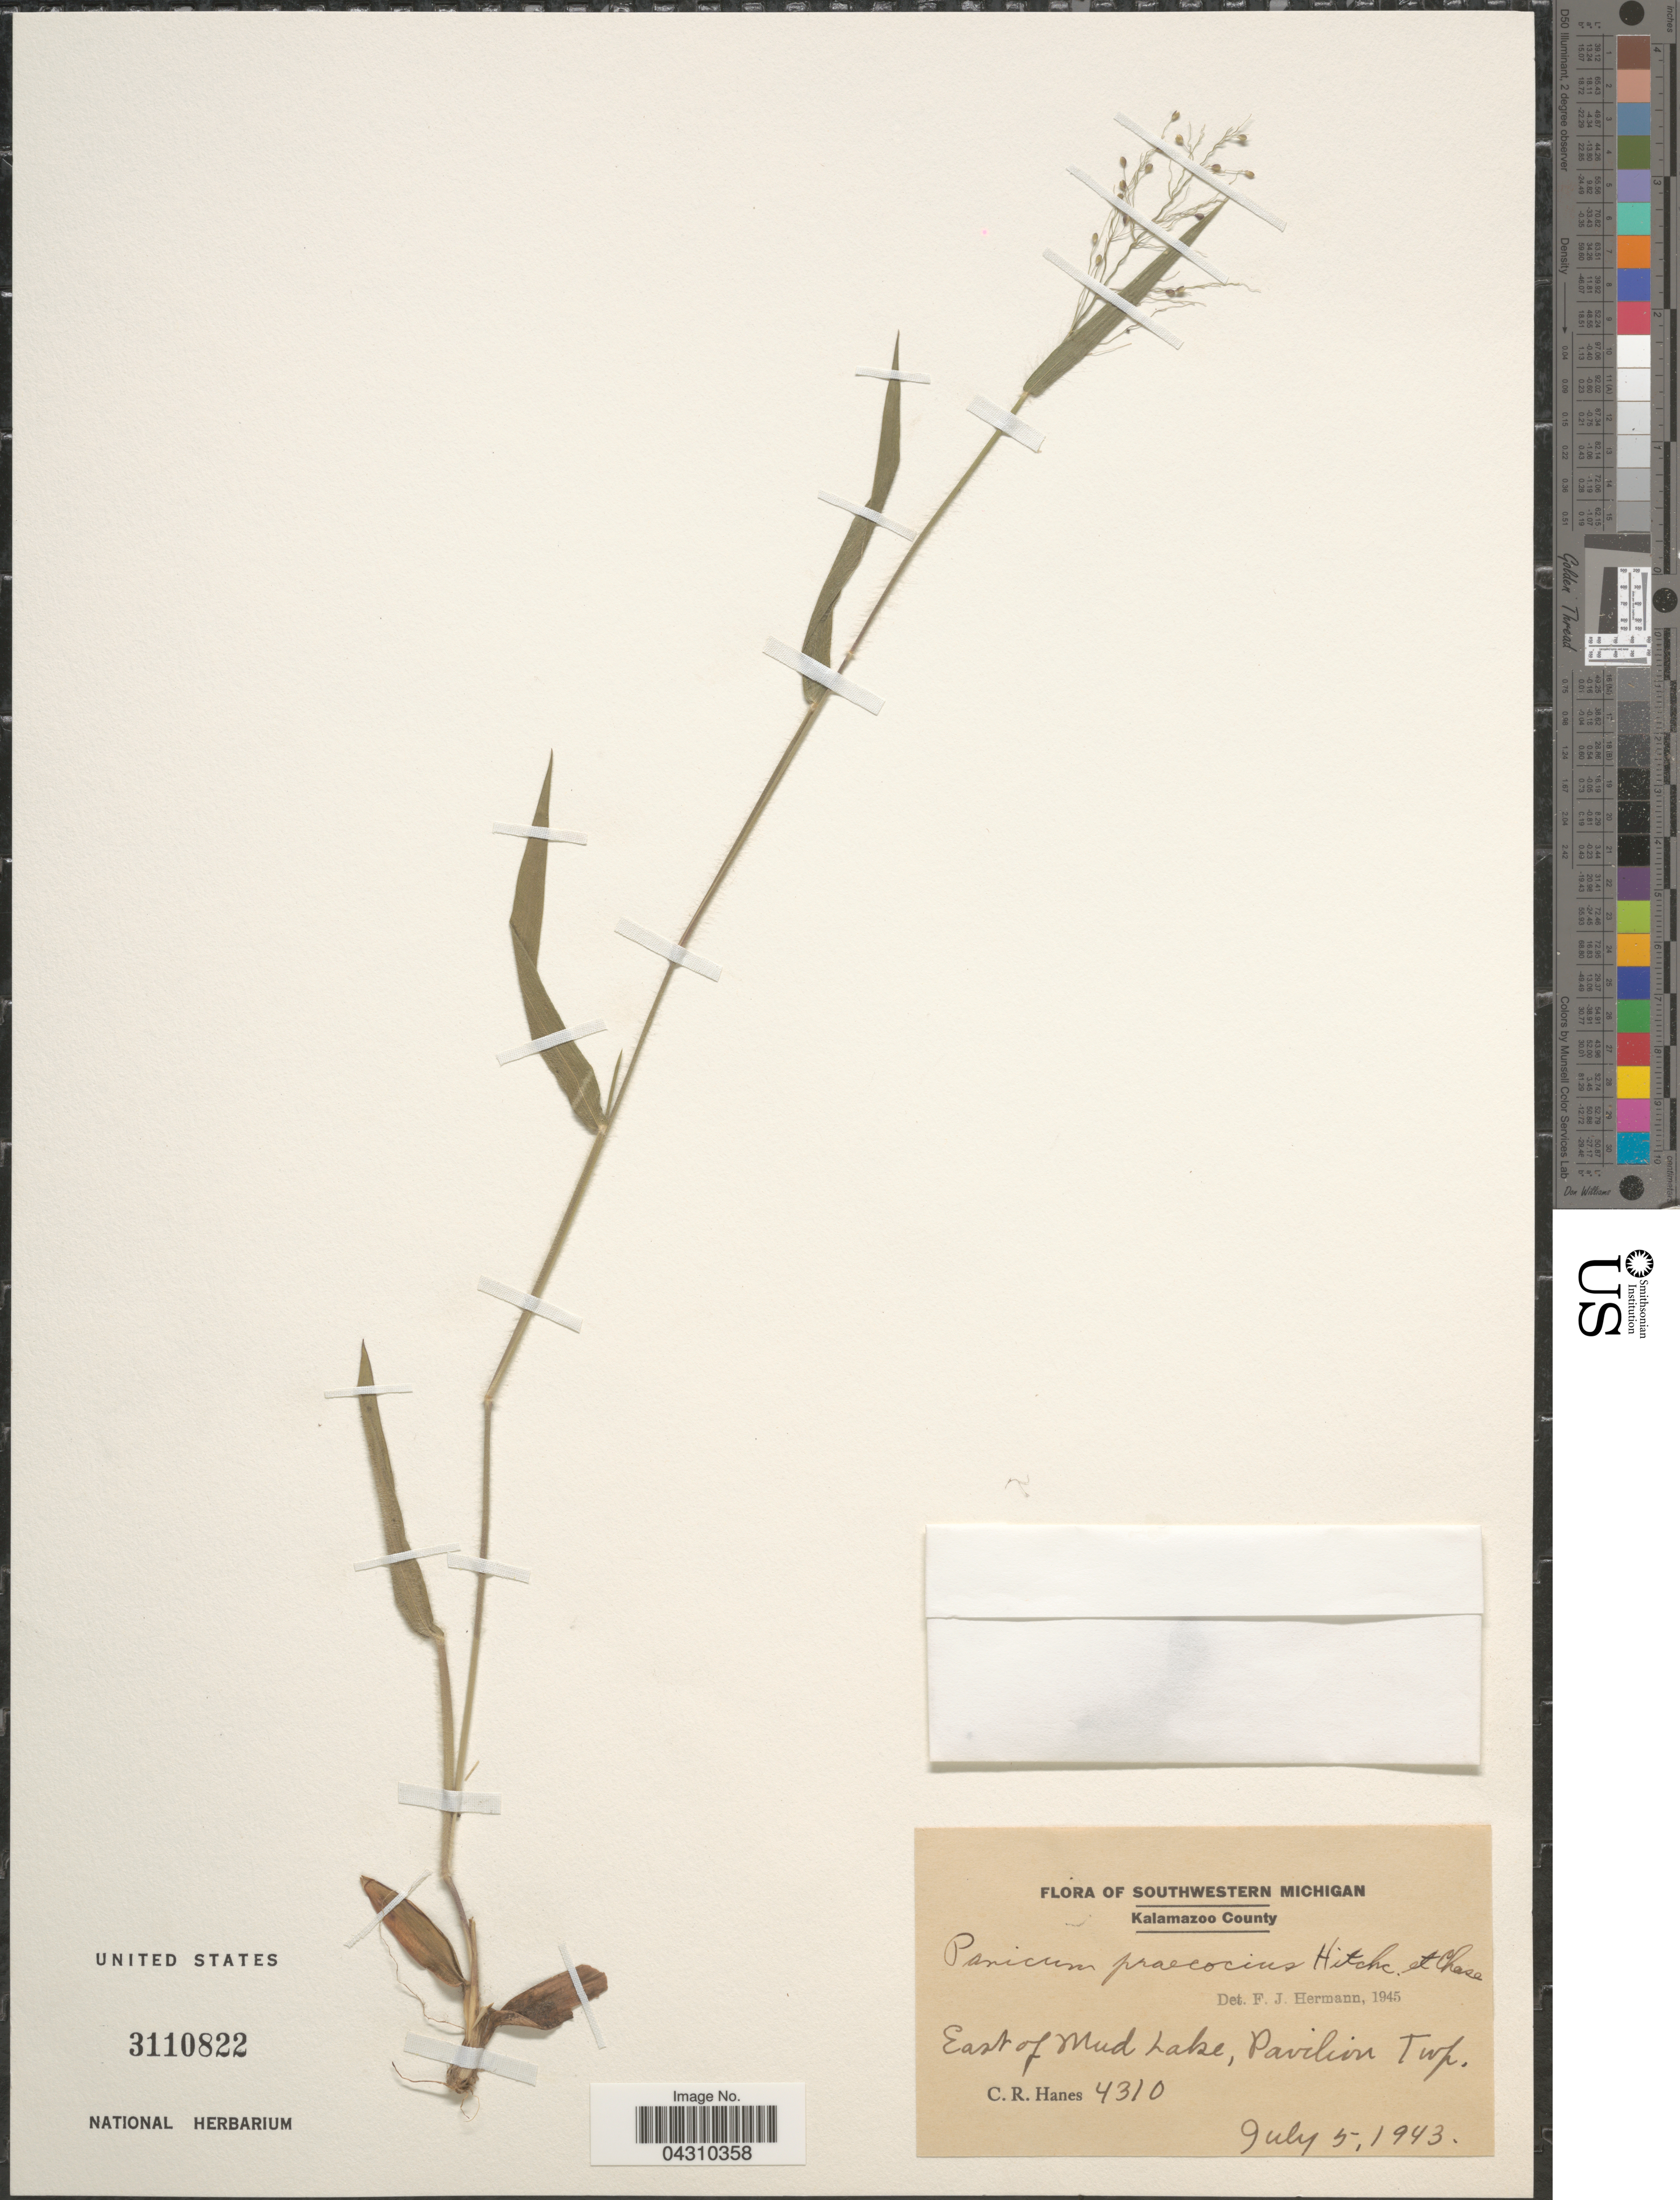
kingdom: Plantae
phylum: Tracheophyta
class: Liliopsida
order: Poales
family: Poaceae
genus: Dichanthelium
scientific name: Dichanthelium acuminatum var. acuminatum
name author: (Sw.) Gould & C.A. Clark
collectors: C. Hanes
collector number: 4310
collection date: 1943-07-05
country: United States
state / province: Michigan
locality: Southwestern Michigan. Kalamazoo County. East of Mud Lake, Pavilion Twp.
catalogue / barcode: US 3110822